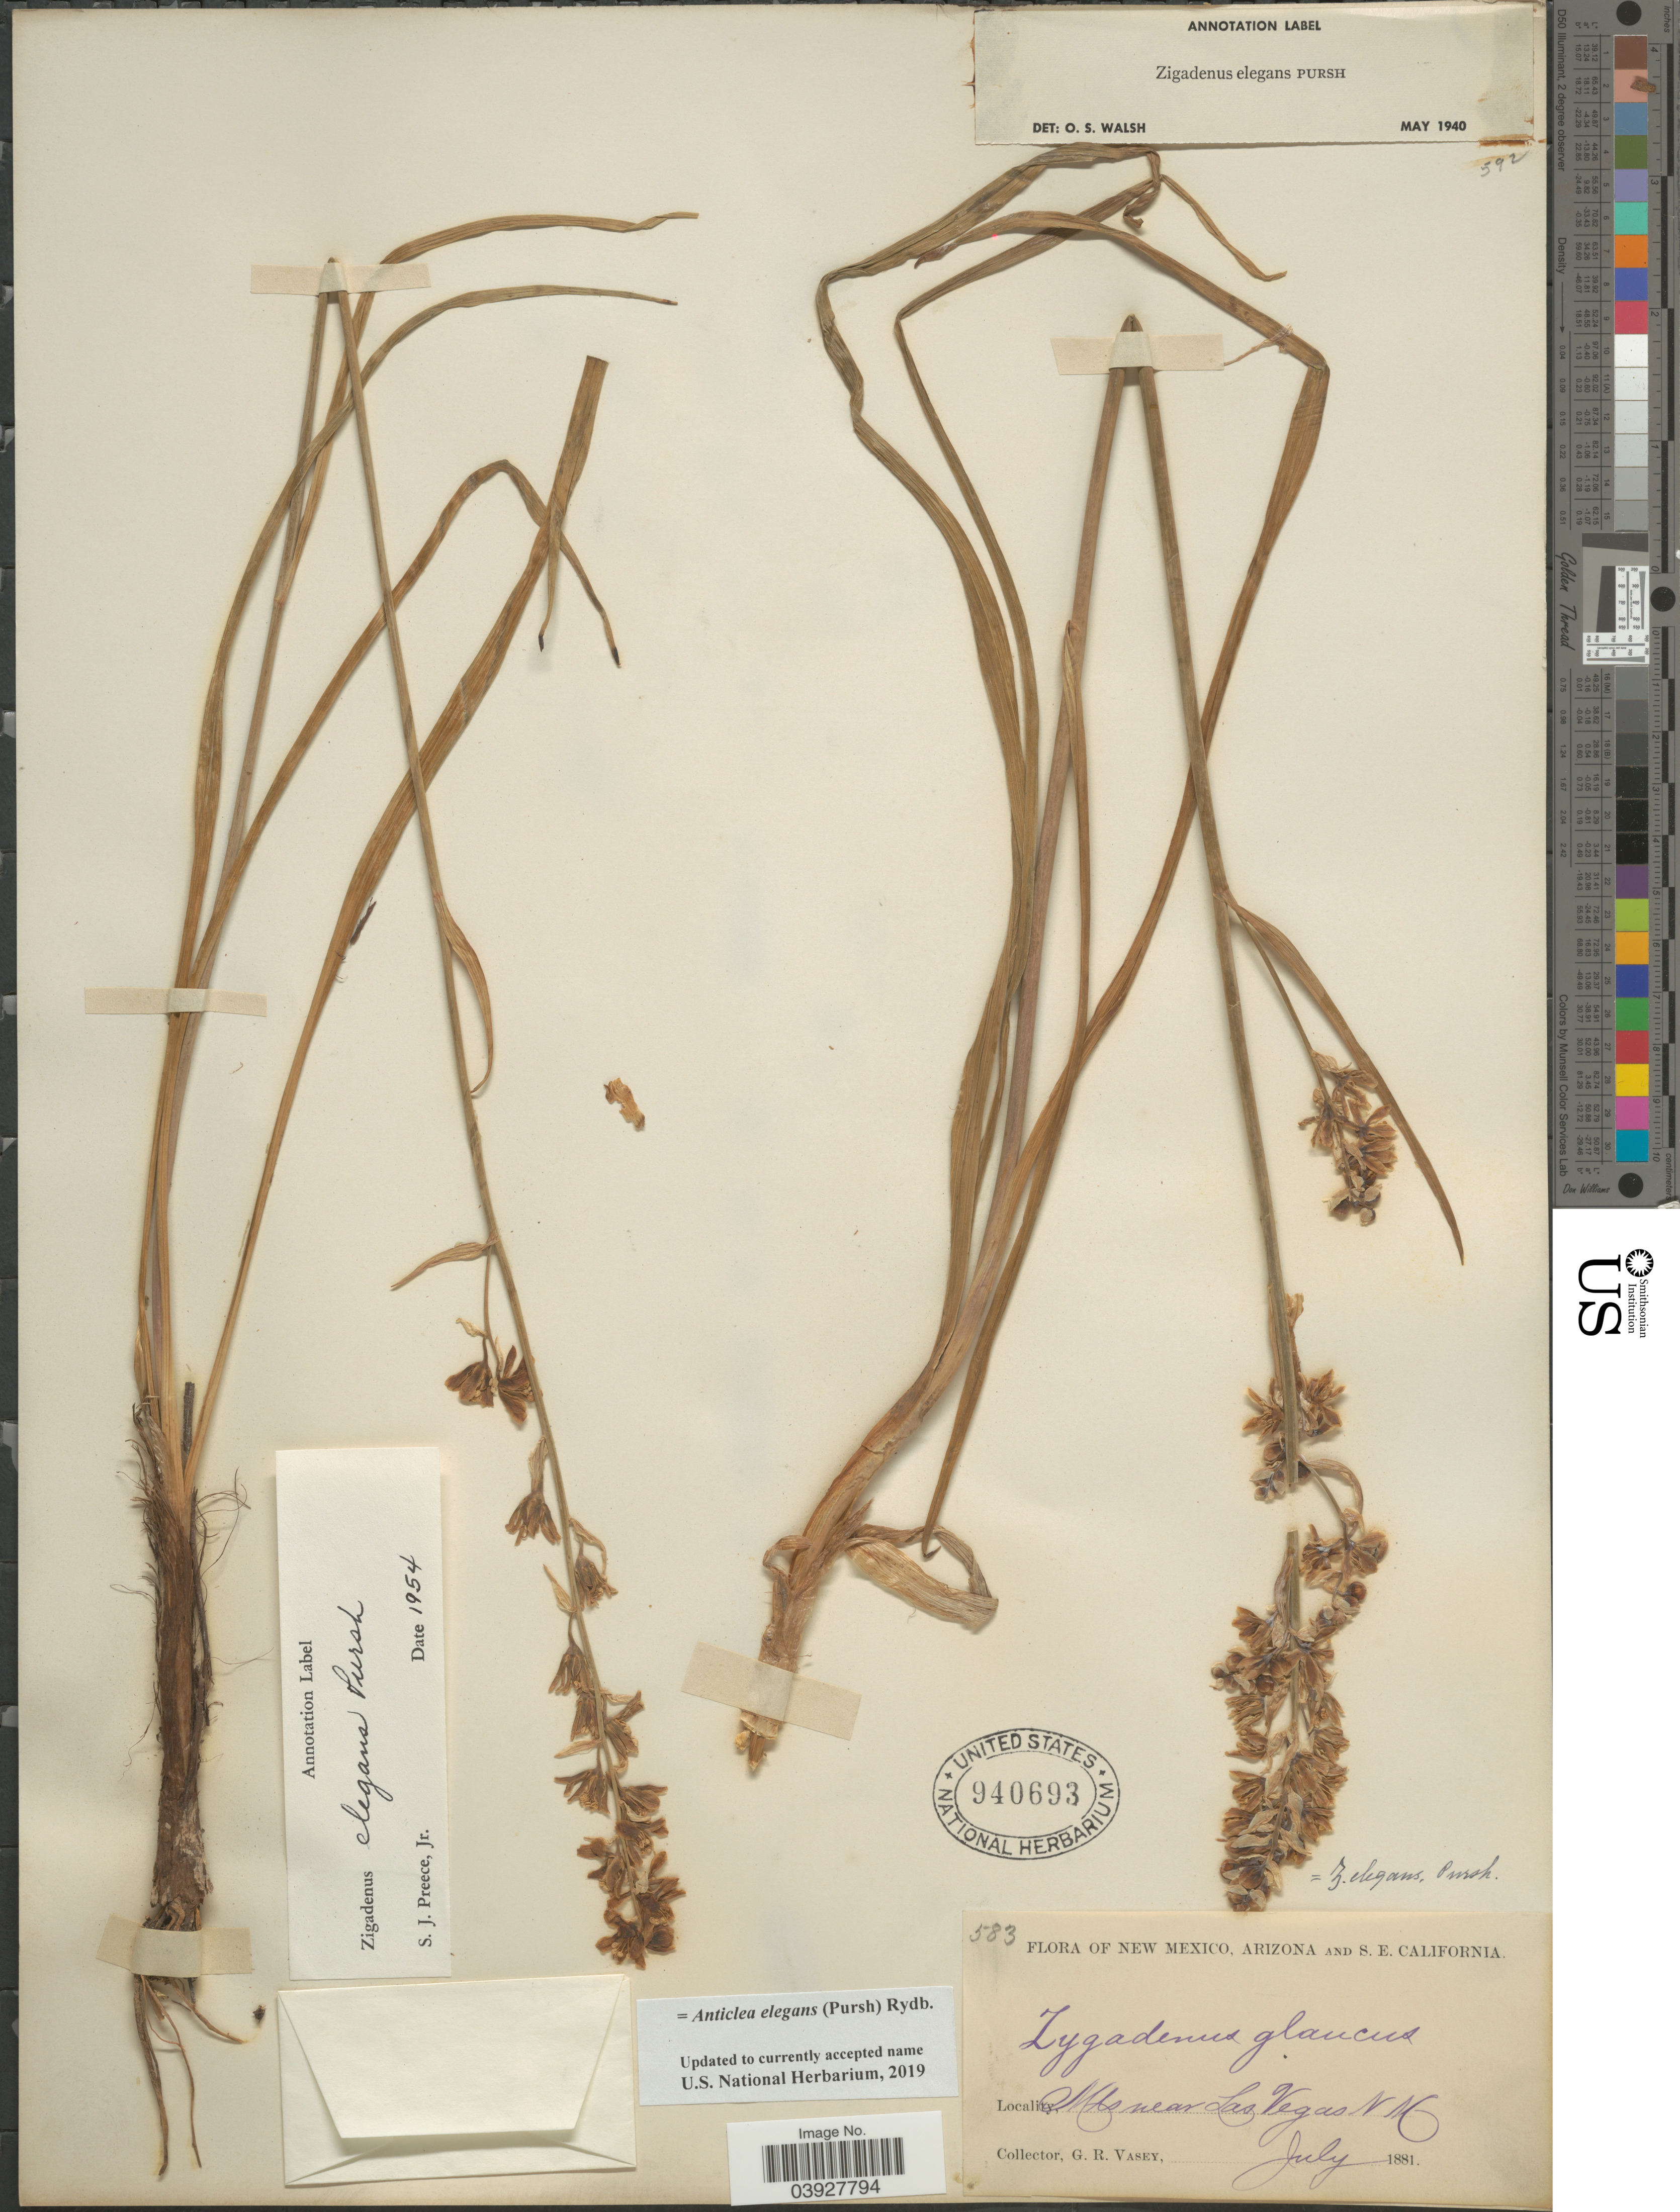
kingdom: Plantae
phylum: Tracheophyta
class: Liliopsida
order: Liliales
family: Melanthiaceae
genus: Anticlea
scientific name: Anticlea elegans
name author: (Pursh) Rydb.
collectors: G. R. Vasey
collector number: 583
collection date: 1881-07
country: United States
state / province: New Mexico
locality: Mts near Las Vegas.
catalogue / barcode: US 940693